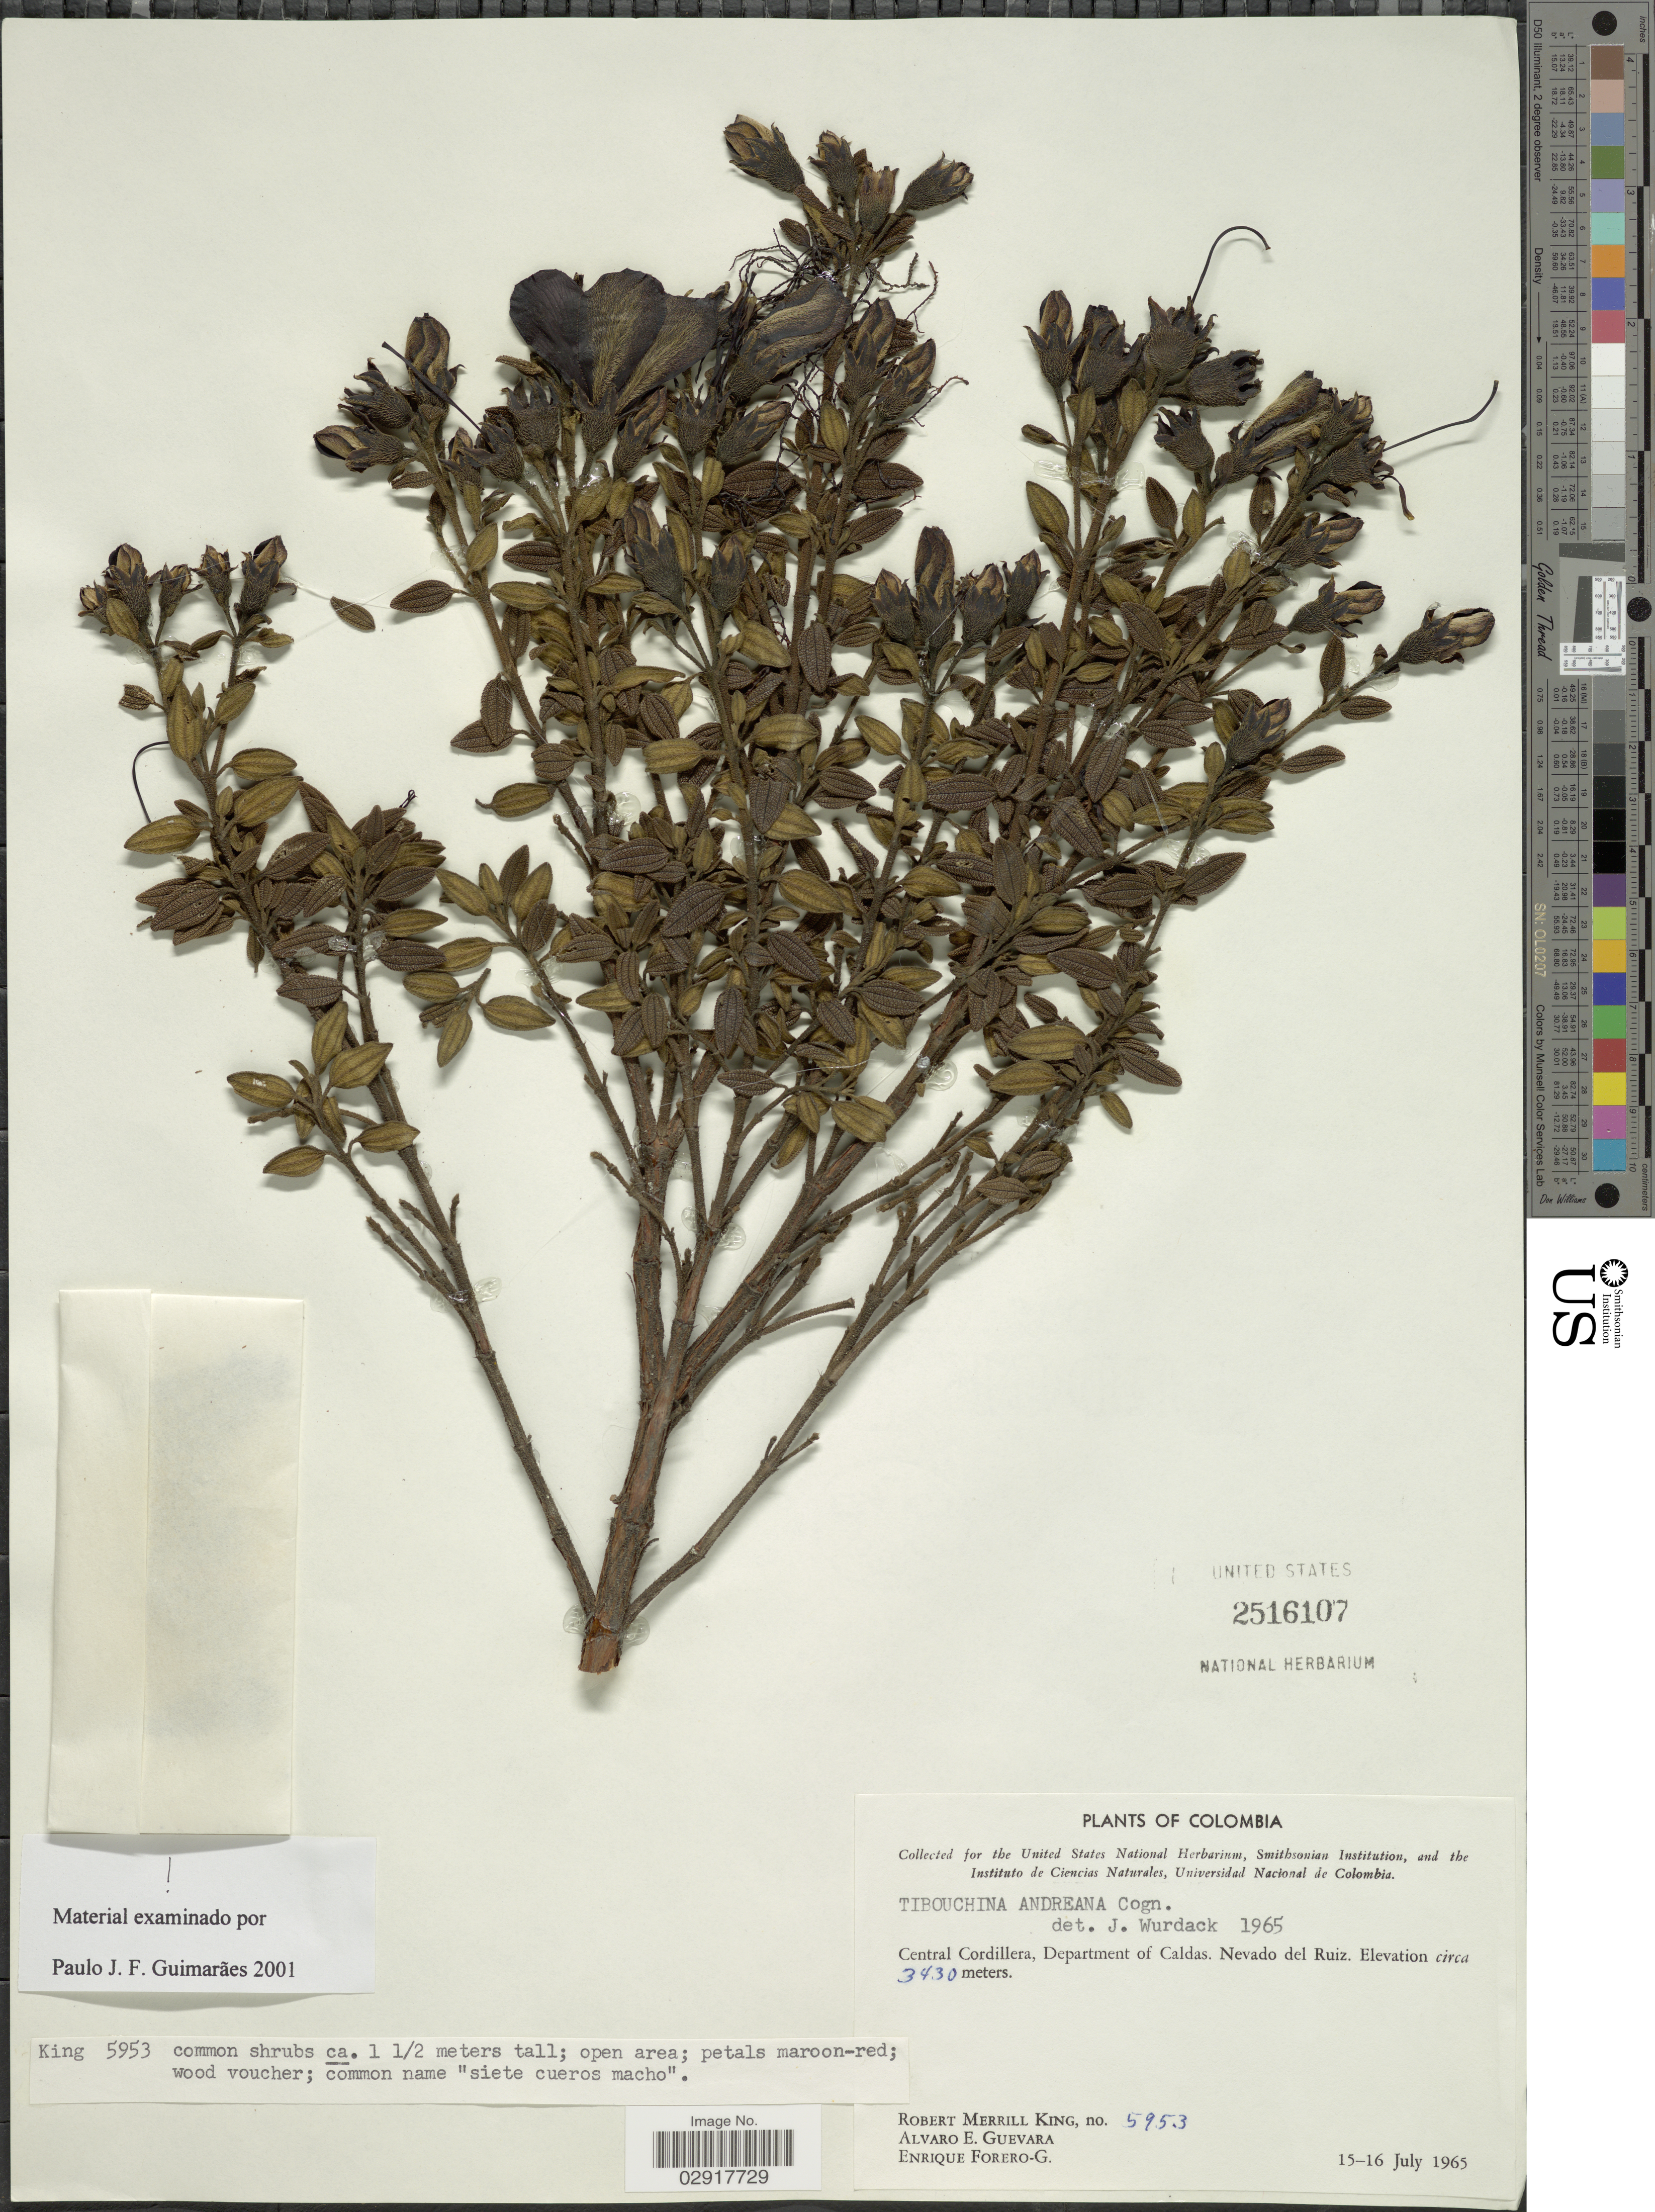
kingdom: Plantae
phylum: Tracheophyta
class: Magnoliopsida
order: Myrtales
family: Melastomataceae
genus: Chaetogastra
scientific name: Chaetogastra andreana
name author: (Cogn.) P.J.F. Guim. & Michelang.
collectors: R. M. King, A. E. Guevara & E. Forero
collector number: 5953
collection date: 1965-07-15/1965-07-16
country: Colombia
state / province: Caldas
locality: Central Cordillera, Department of Caldas. Nevado del Ruiz.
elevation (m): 3430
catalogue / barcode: US 2516107